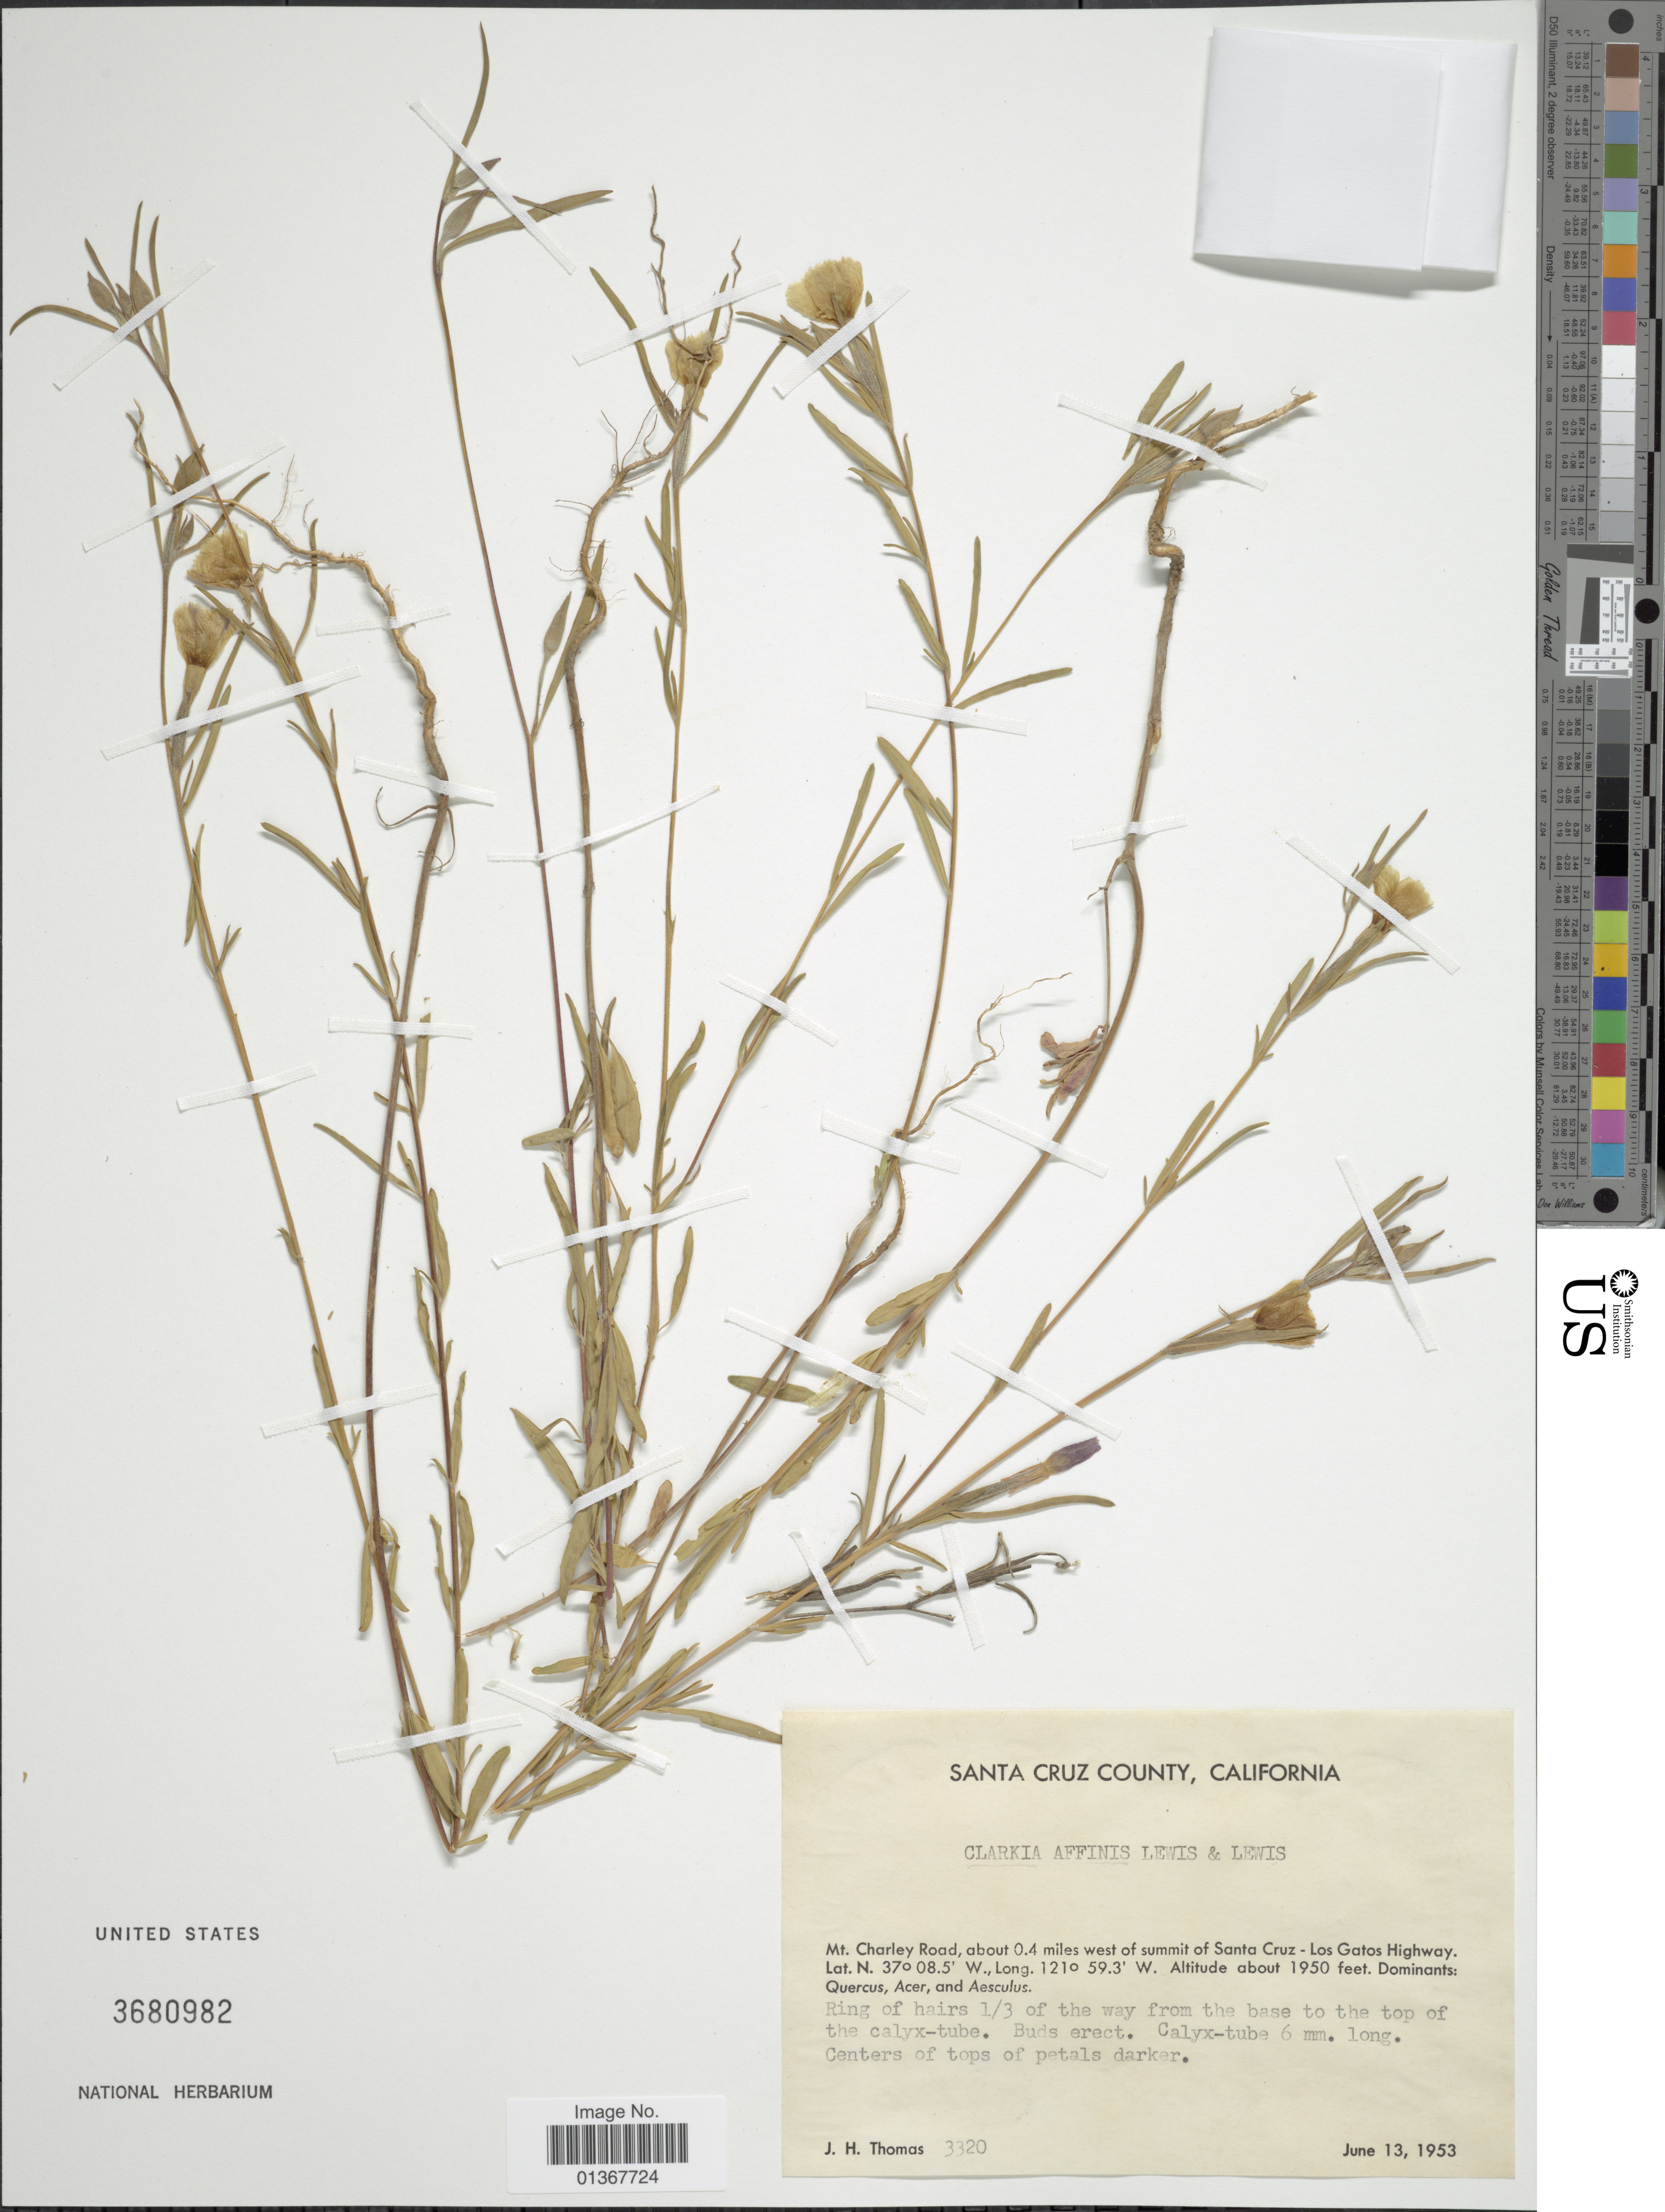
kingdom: Plantae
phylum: Tracheophyta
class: Magnoliopsida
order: Myrtales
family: Onagraceae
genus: Clarkia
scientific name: Clarkia affinis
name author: F. H. Lewis & M.E. Lewis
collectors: J. H. Thomas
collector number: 3320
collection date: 1953-06-13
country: United States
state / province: California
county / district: Santa Cruz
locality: Santa Cruz County. Mt. Charley Road, about 0.4 miles west of summit of Santa Cruz - Los Gatos Highway.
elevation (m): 594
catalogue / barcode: US 3680982